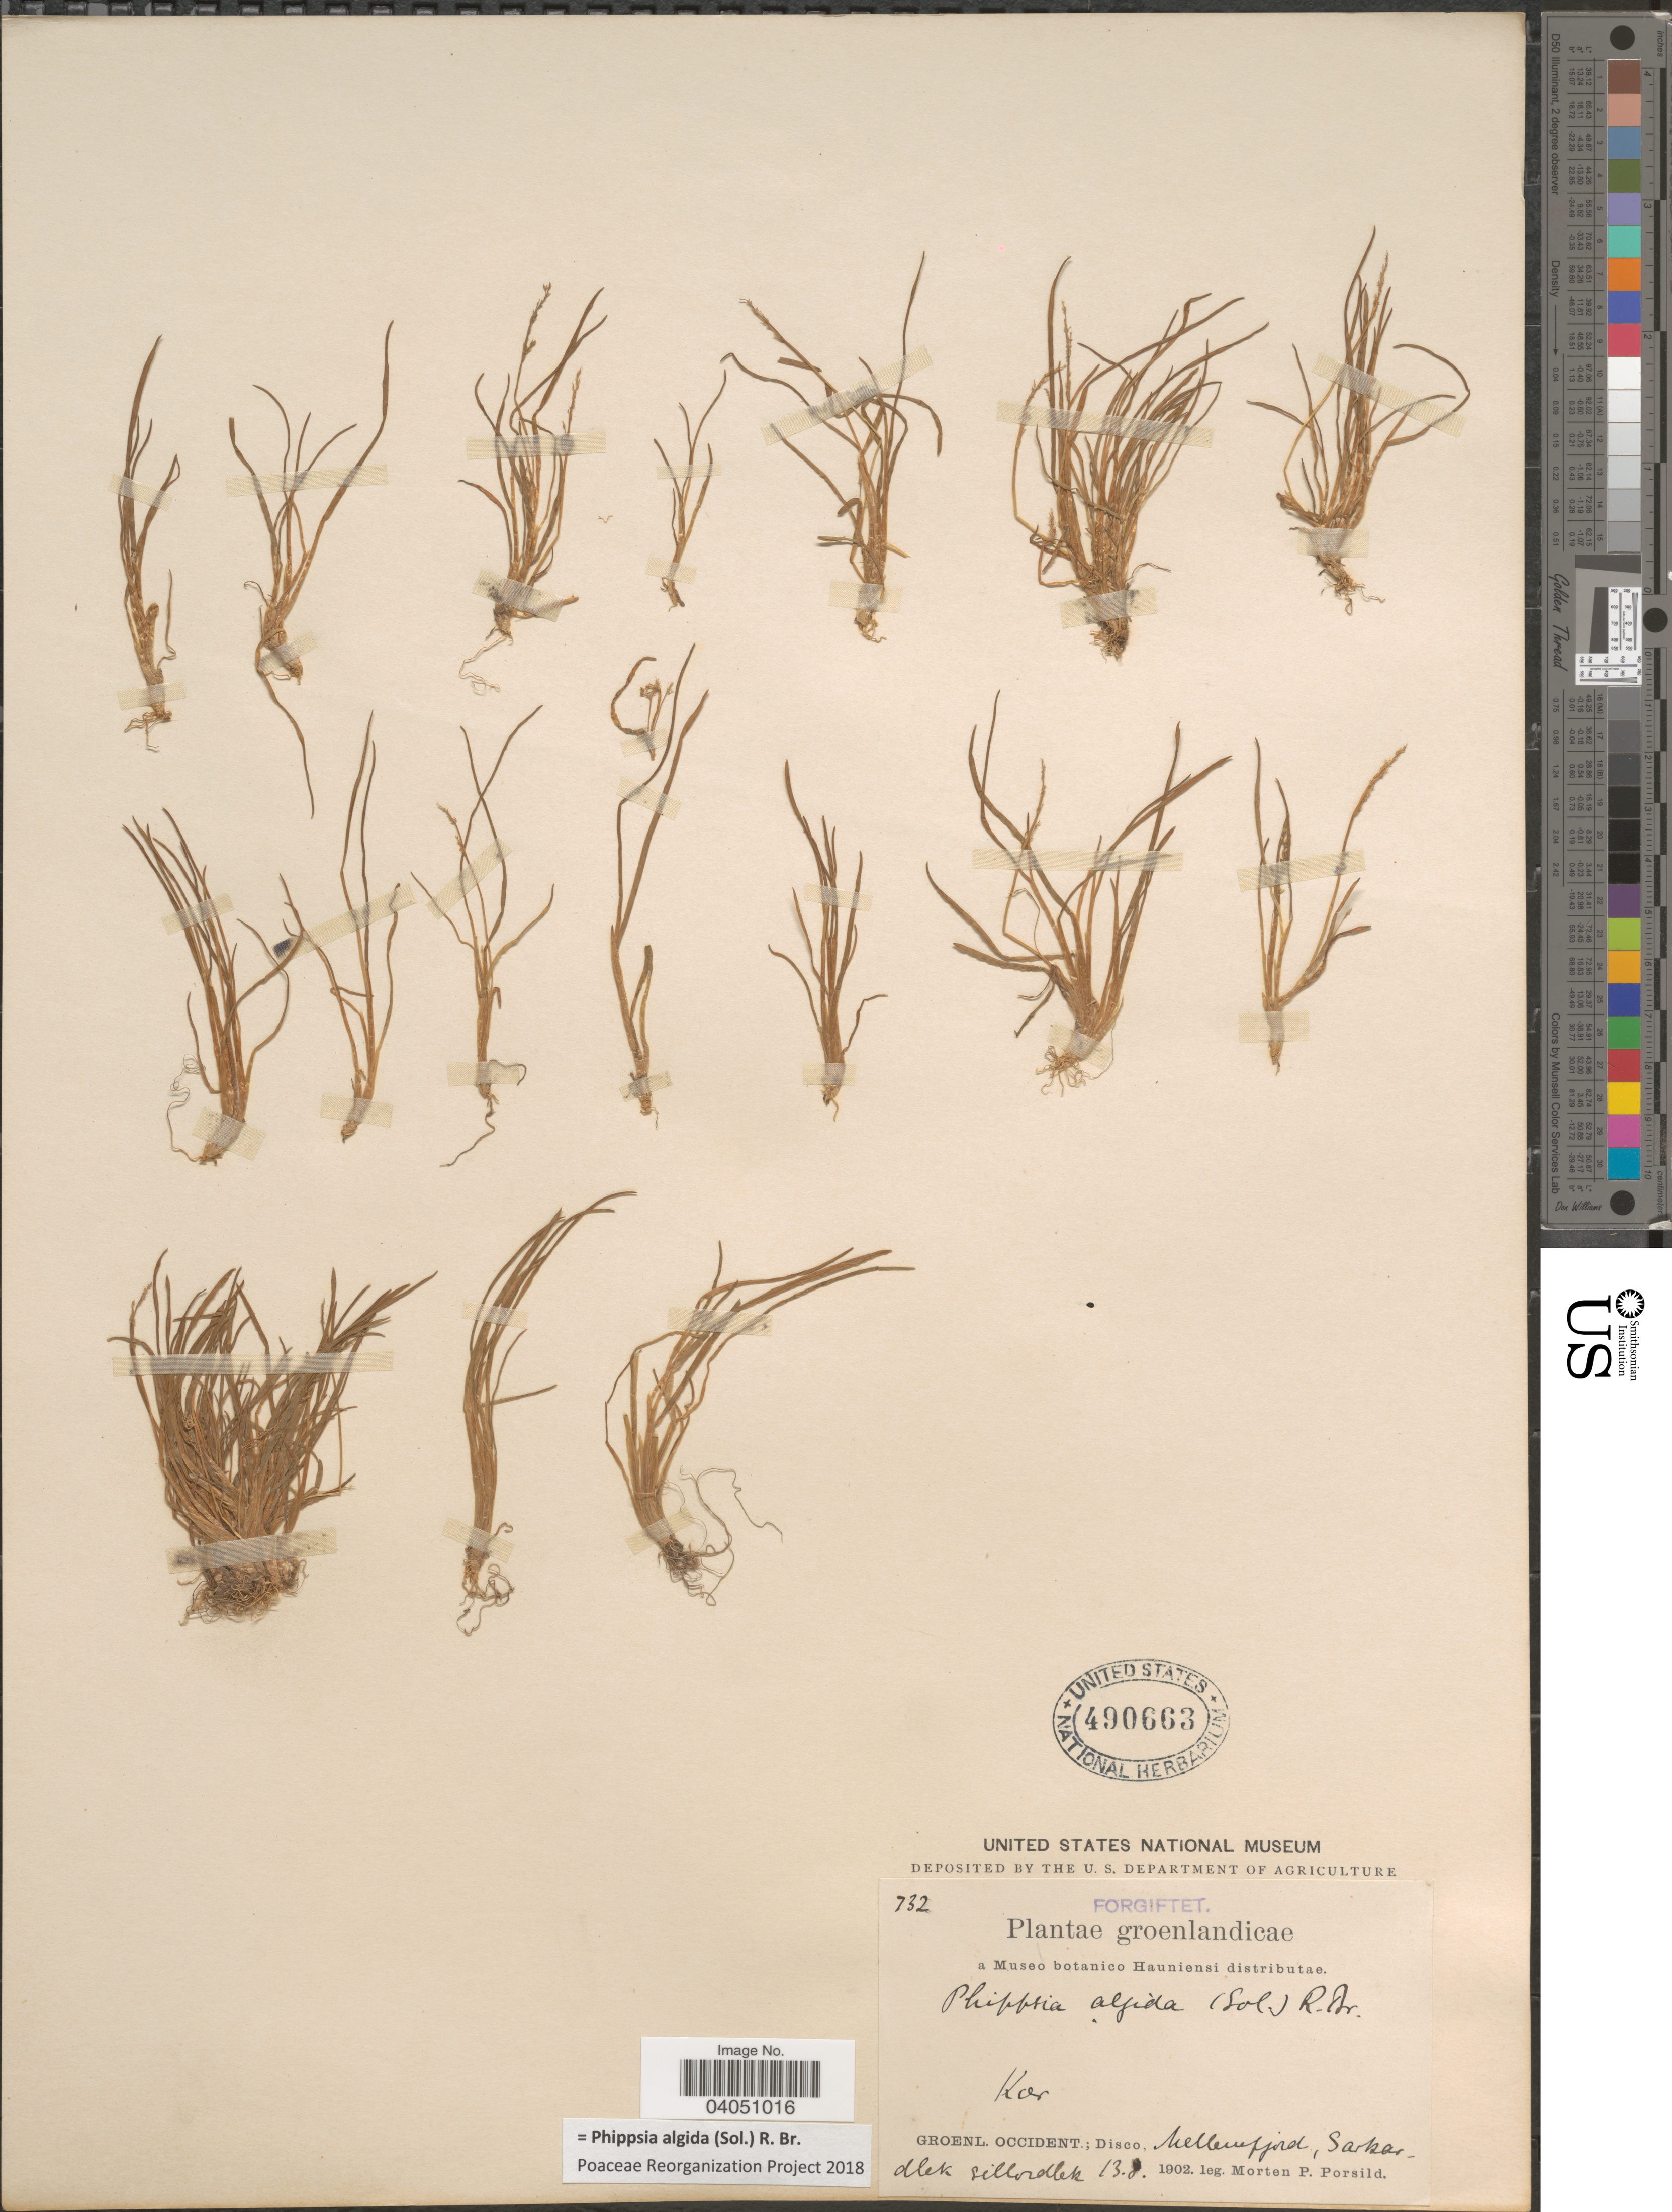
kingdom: Plantae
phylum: Tracheophyta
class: Liliopsida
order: Poales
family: Poaceae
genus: Phippsia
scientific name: Phippsia algida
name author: (Sol.) R. Br.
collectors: M. P. Porsild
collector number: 732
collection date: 1902-08-13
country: Greenland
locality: Groenlandicae. Kor [unsure placement]. Groenl. Occident.; Disco, Mellemfjord, Sarkardlek sillordlek.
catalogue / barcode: US 490663